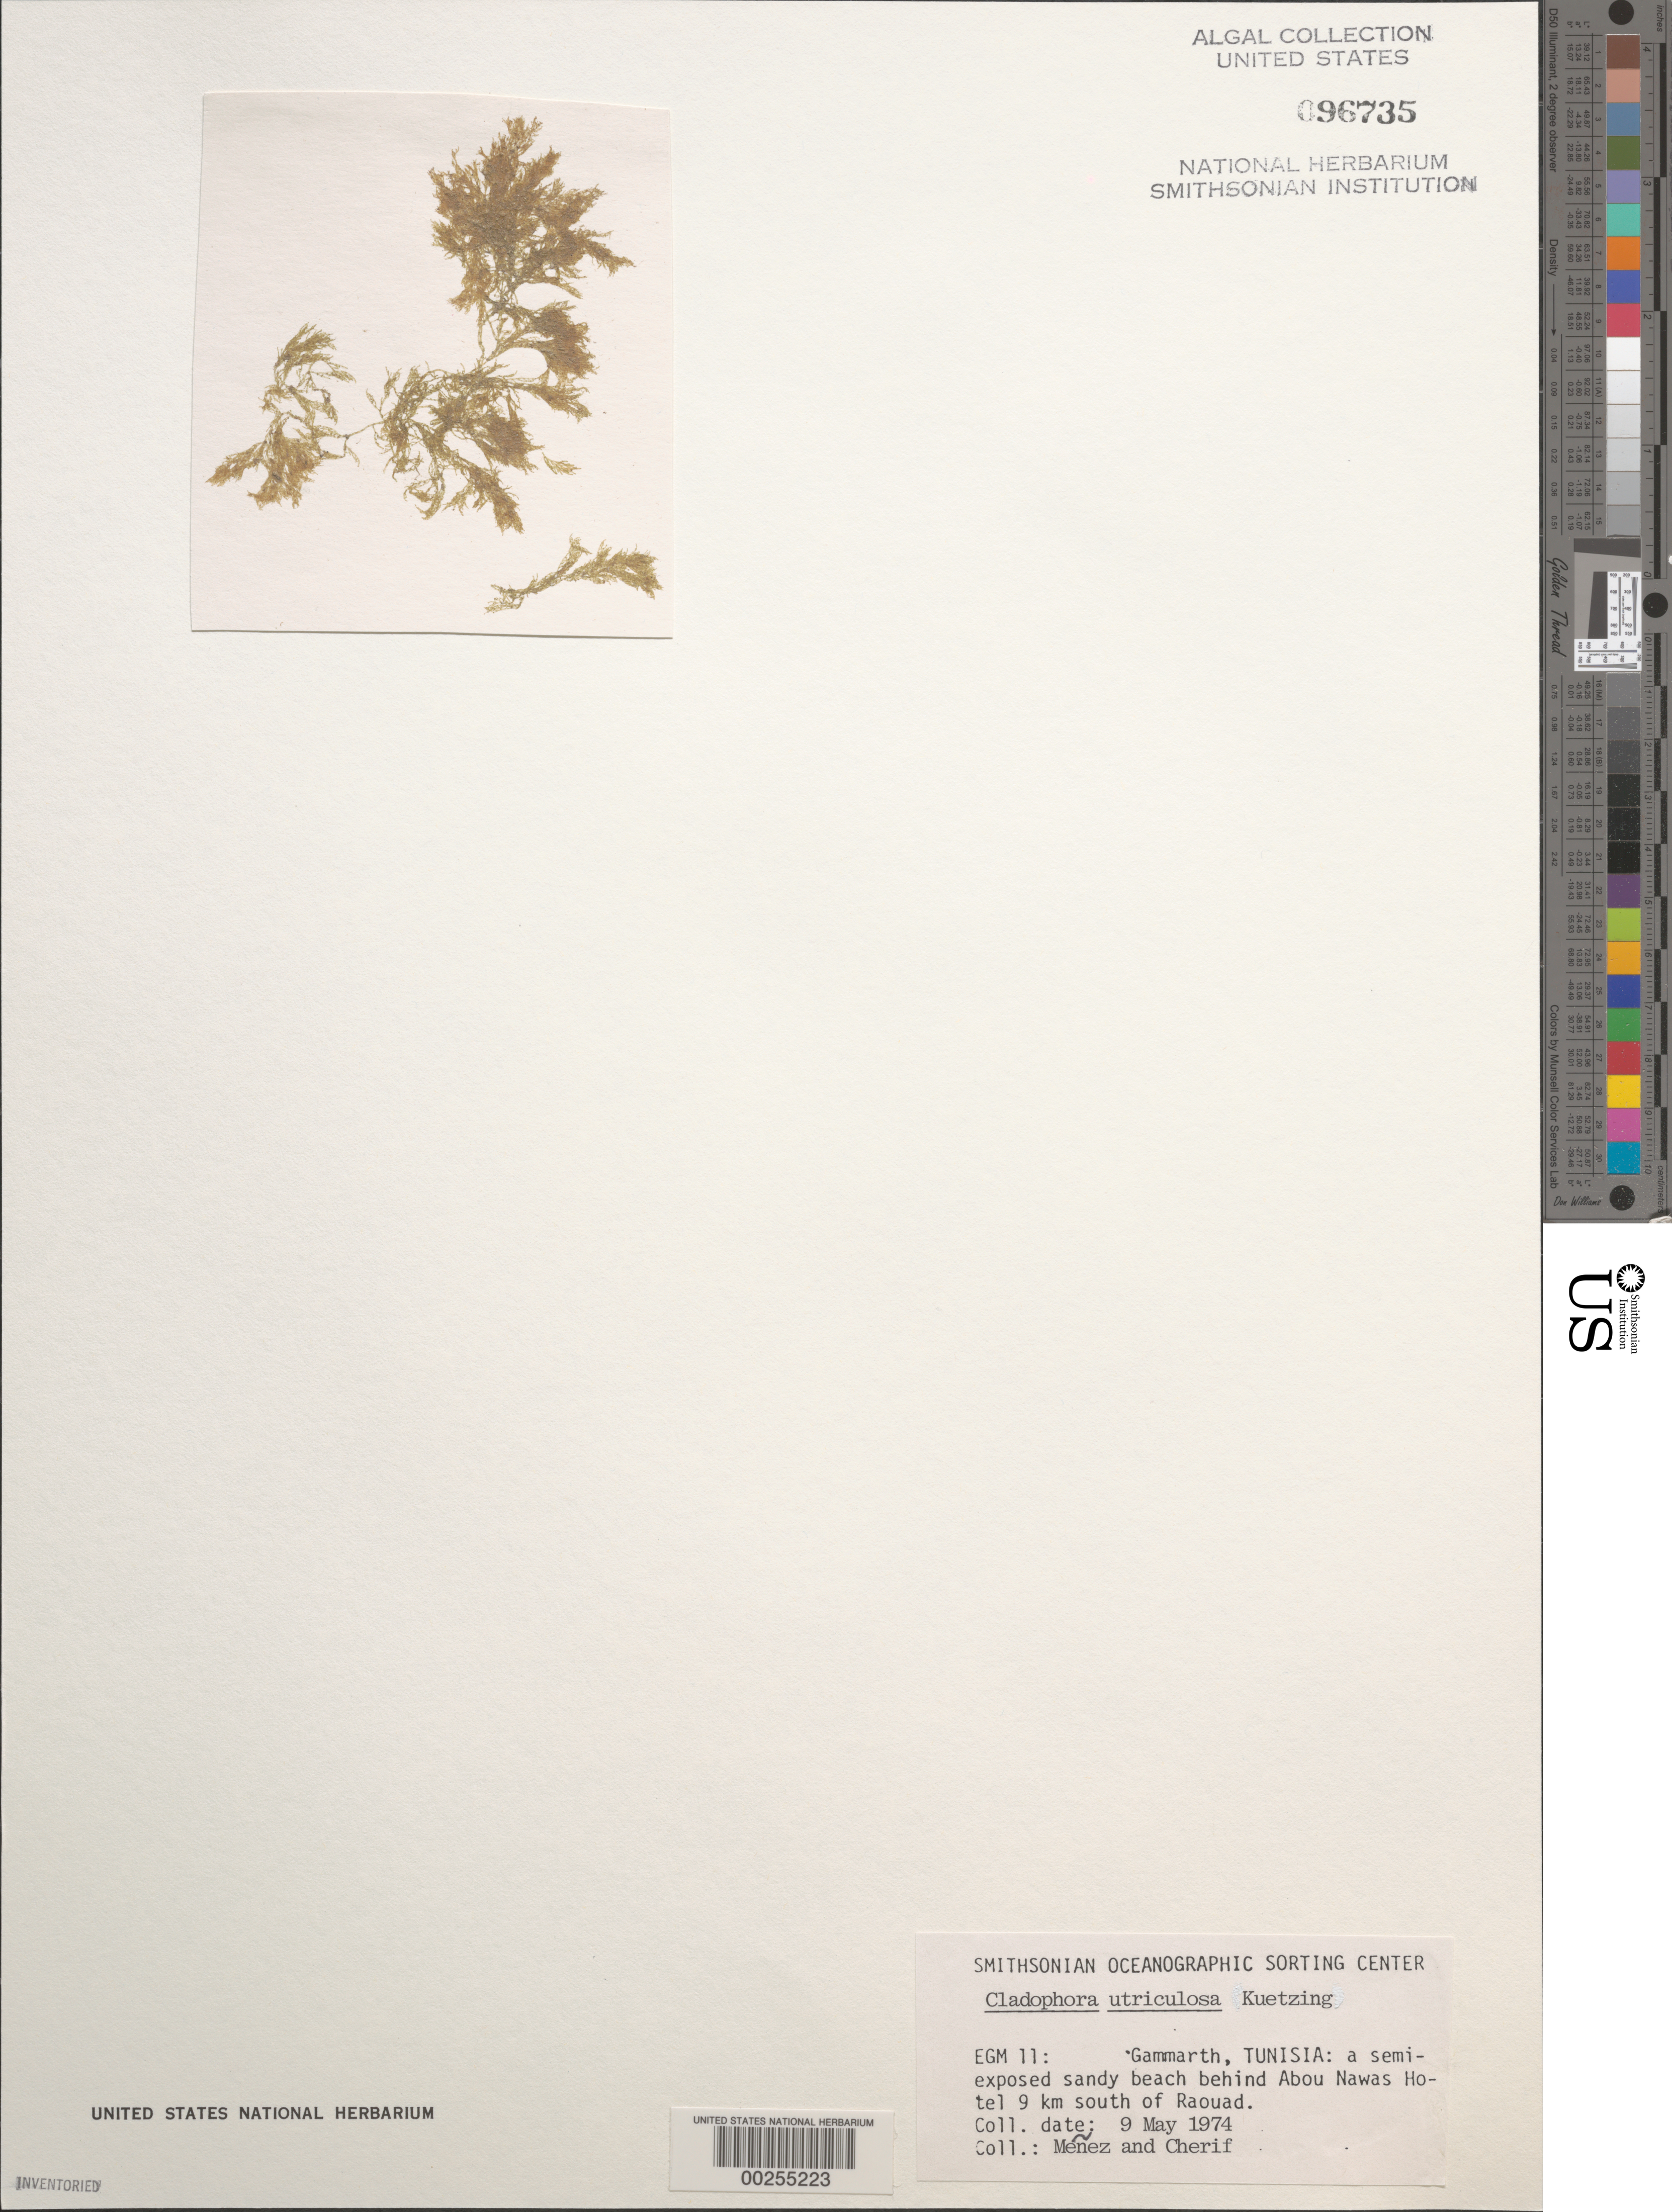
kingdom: Plantae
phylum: Chlorophyta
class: Ulvophyceae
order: Cladophorales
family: Cladophoraceae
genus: Cladophora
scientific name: Cladophora lehmanniana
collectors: Meñez & -. Cherif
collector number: EGM 11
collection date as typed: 09 May 1974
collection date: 1974-05-09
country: Tunisia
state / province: Tunis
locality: Gammarth, behind abou nawas hotel, nine km south of raouad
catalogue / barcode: US 96735